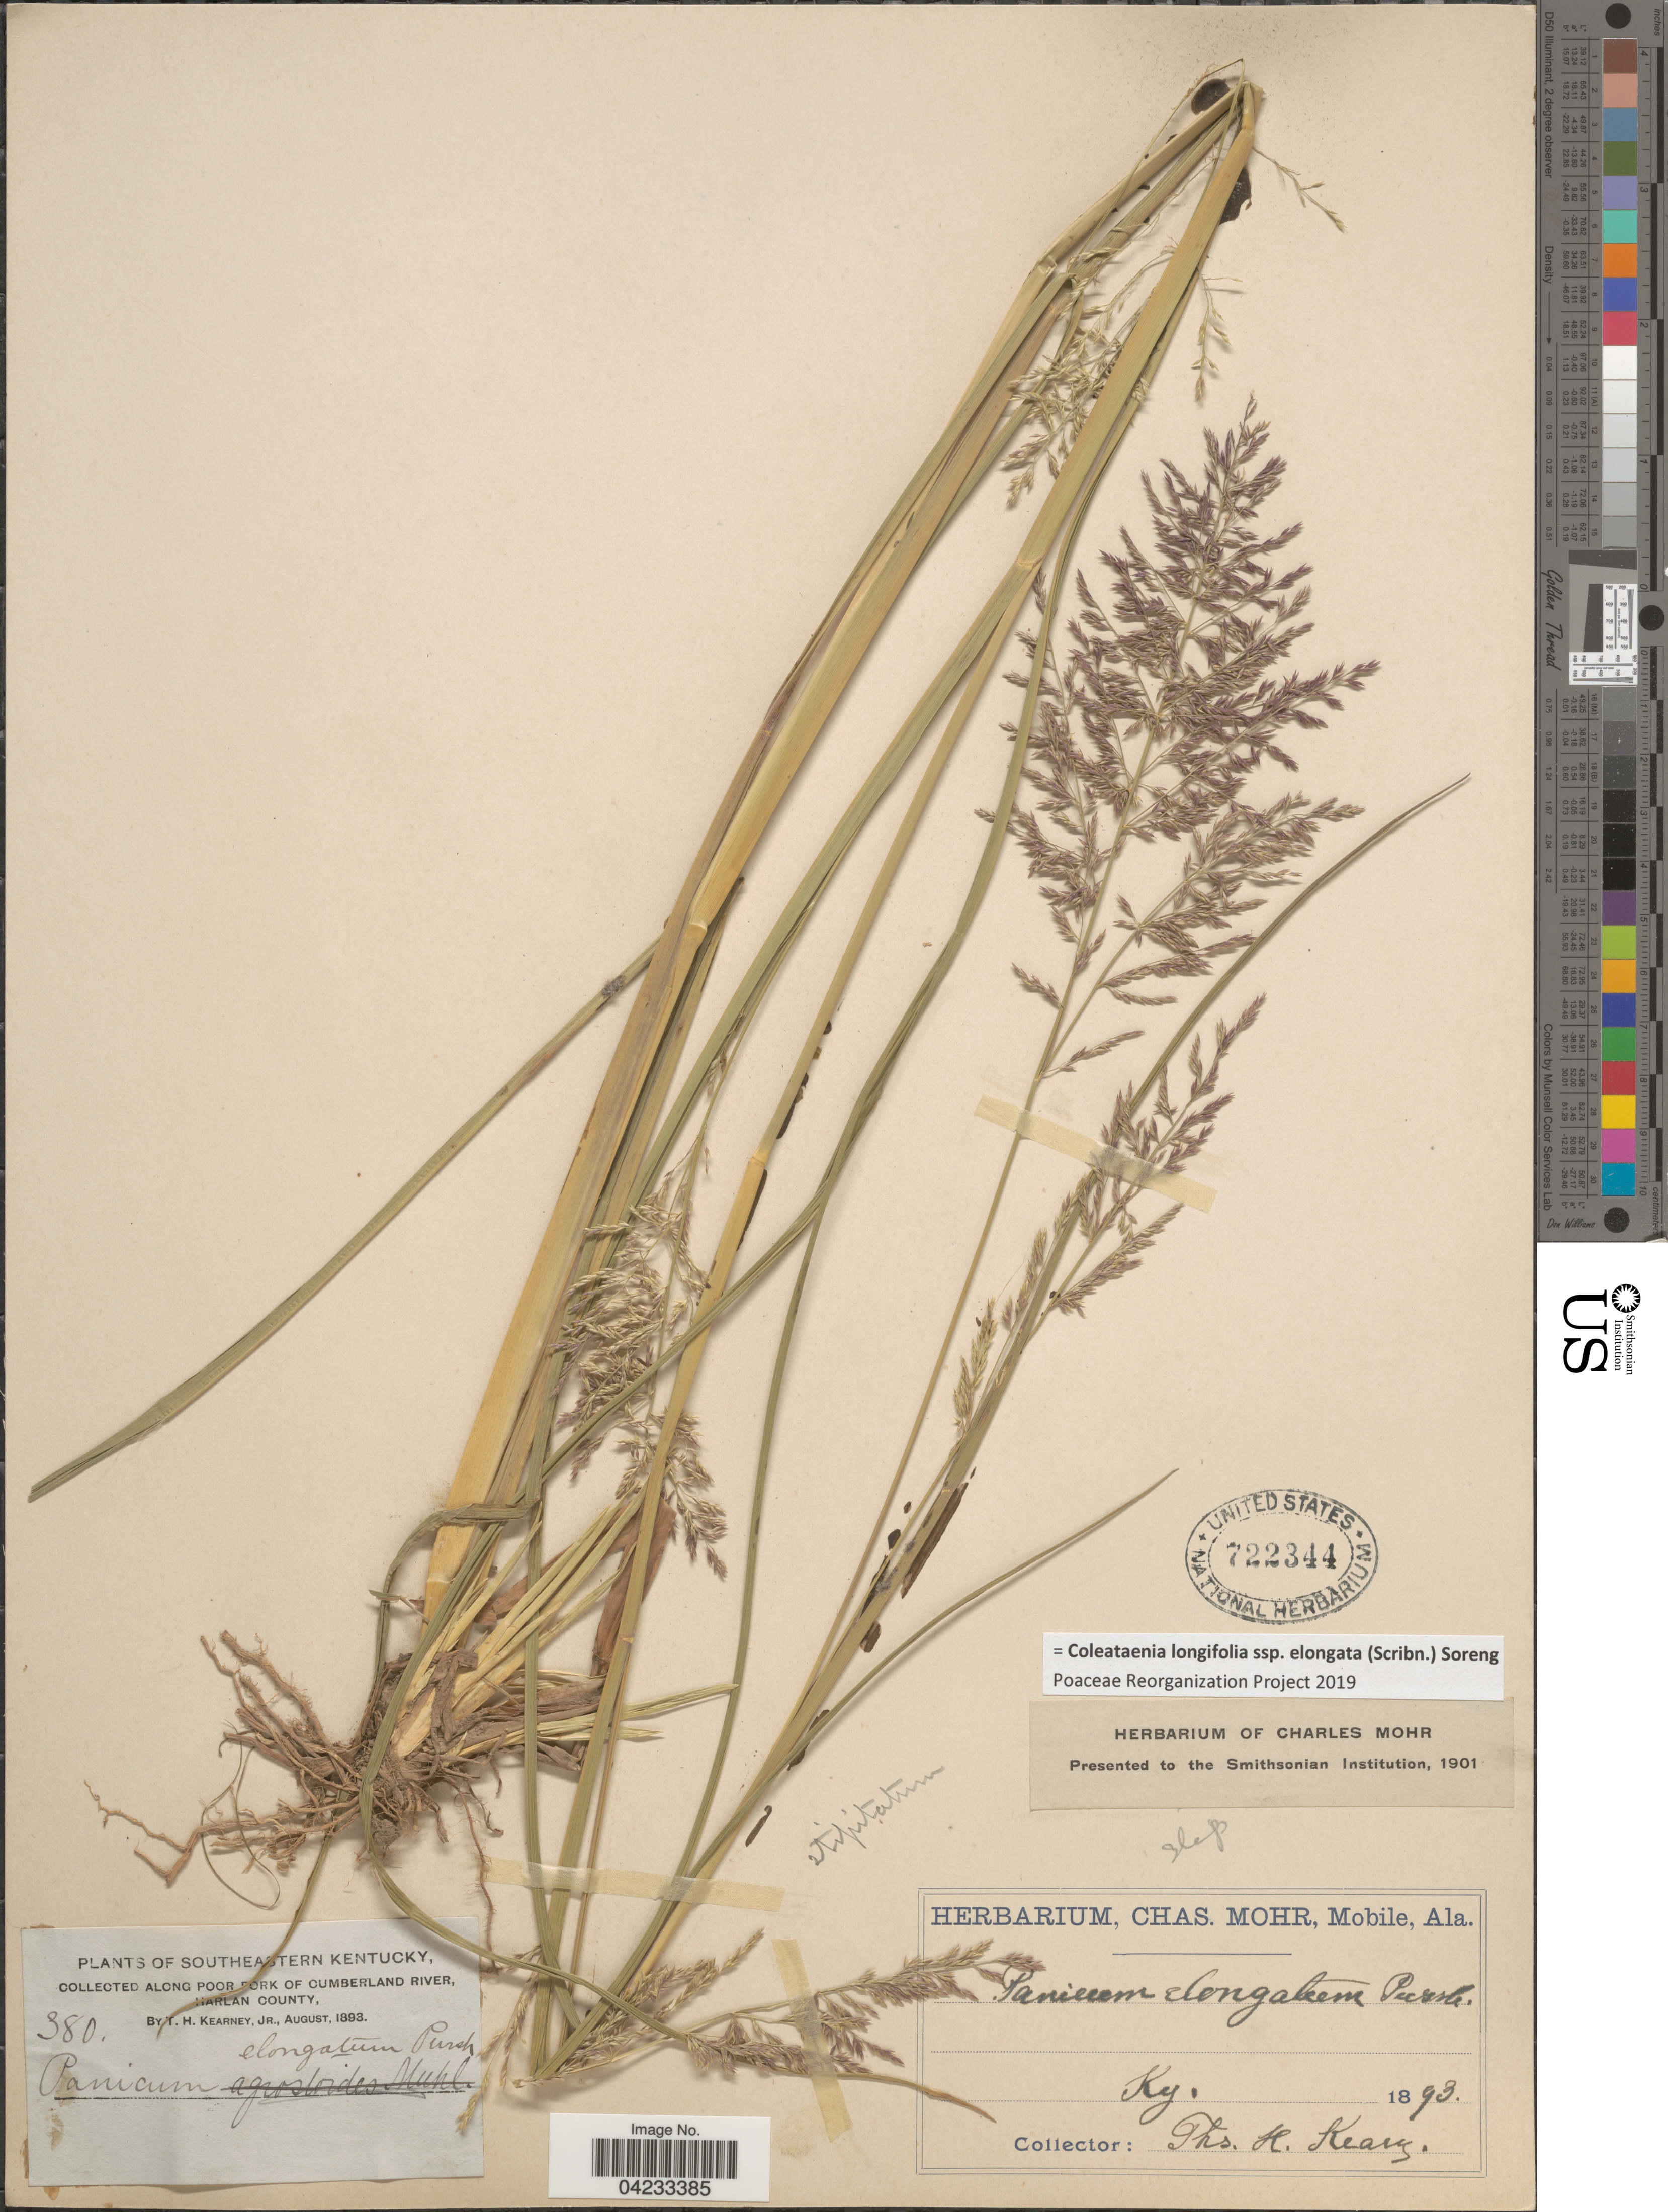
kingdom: Plantae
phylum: Tracheophyta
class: Liliopsida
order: Poales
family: Poaceae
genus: Coleataenia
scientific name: Coleataenia longifolia subsp. elongata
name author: (Scribn.) Soreng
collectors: T. H. Kearney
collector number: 380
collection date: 1893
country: United States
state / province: Kentucky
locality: Southeastern Kentucky. Along Poor Fork Of Cumberland River, Harlan County.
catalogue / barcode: US 722344